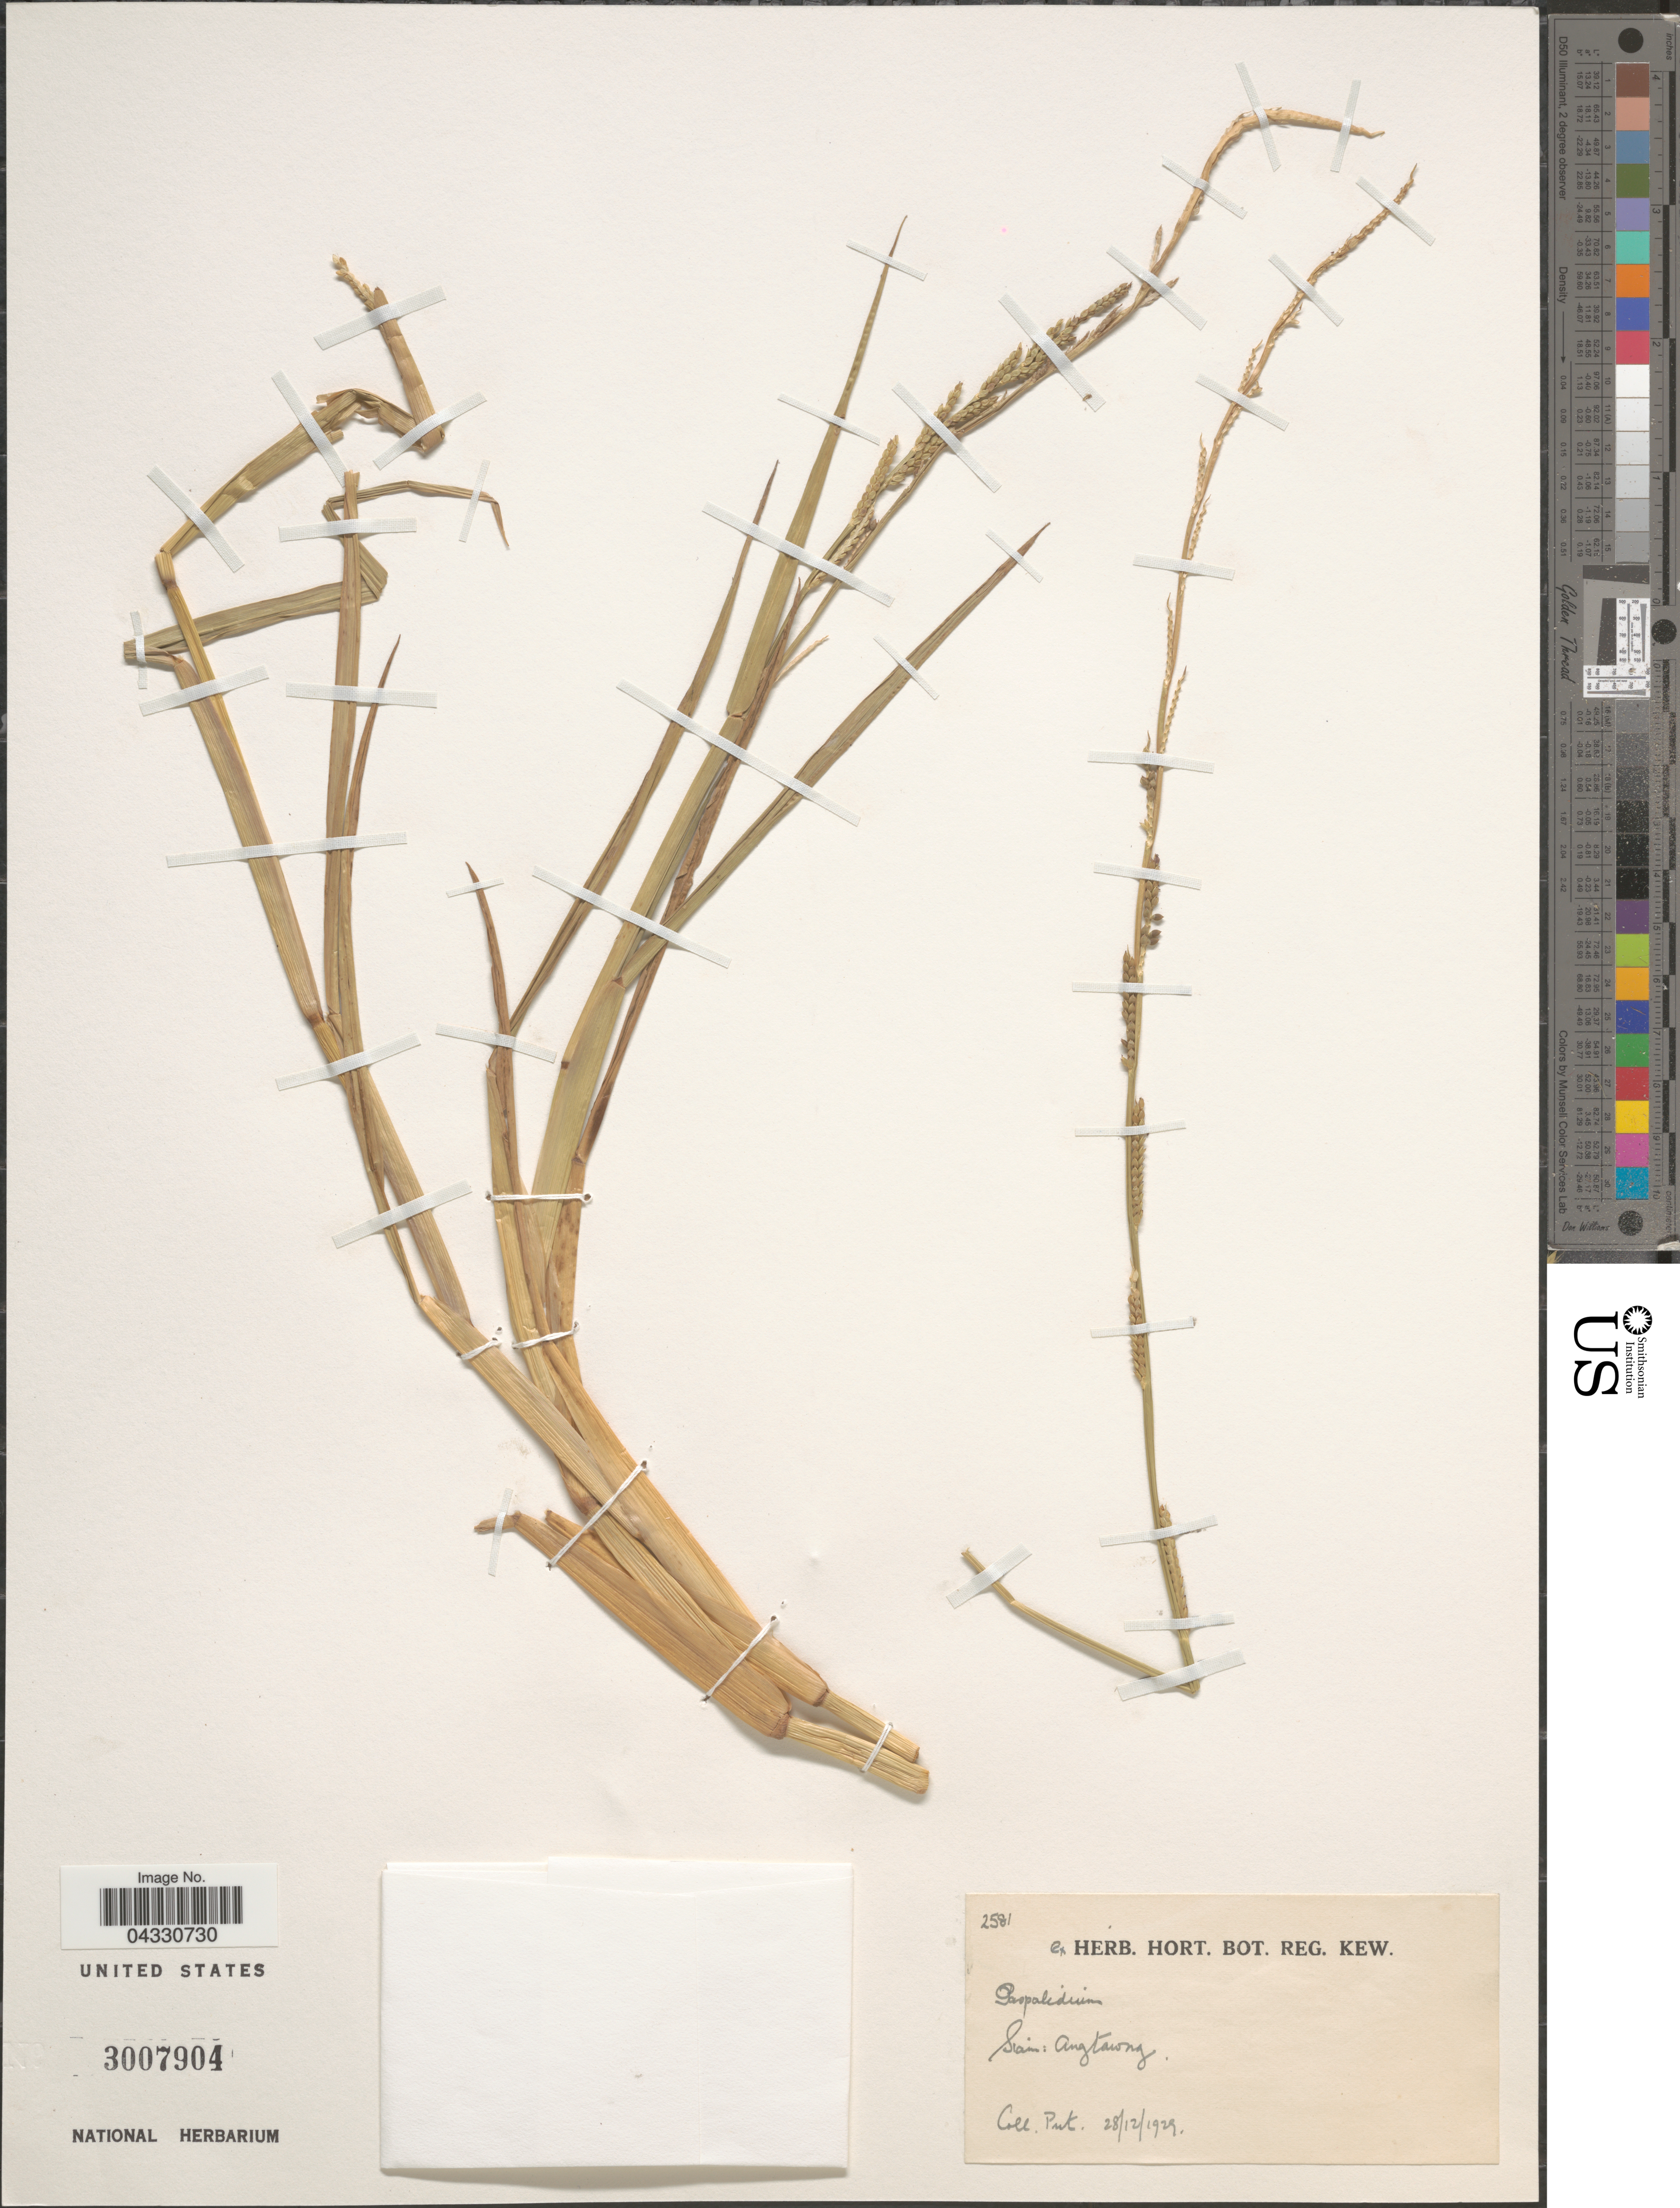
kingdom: Plantae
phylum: Tracheophyta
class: Liliopsida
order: Poales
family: Poaceae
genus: Setaria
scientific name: Setaria sp.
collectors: -. Put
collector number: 2581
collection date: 1929-12-28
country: Thailand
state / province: Ang Thong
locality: Siam: Angtawng.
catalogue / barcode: US 3007904